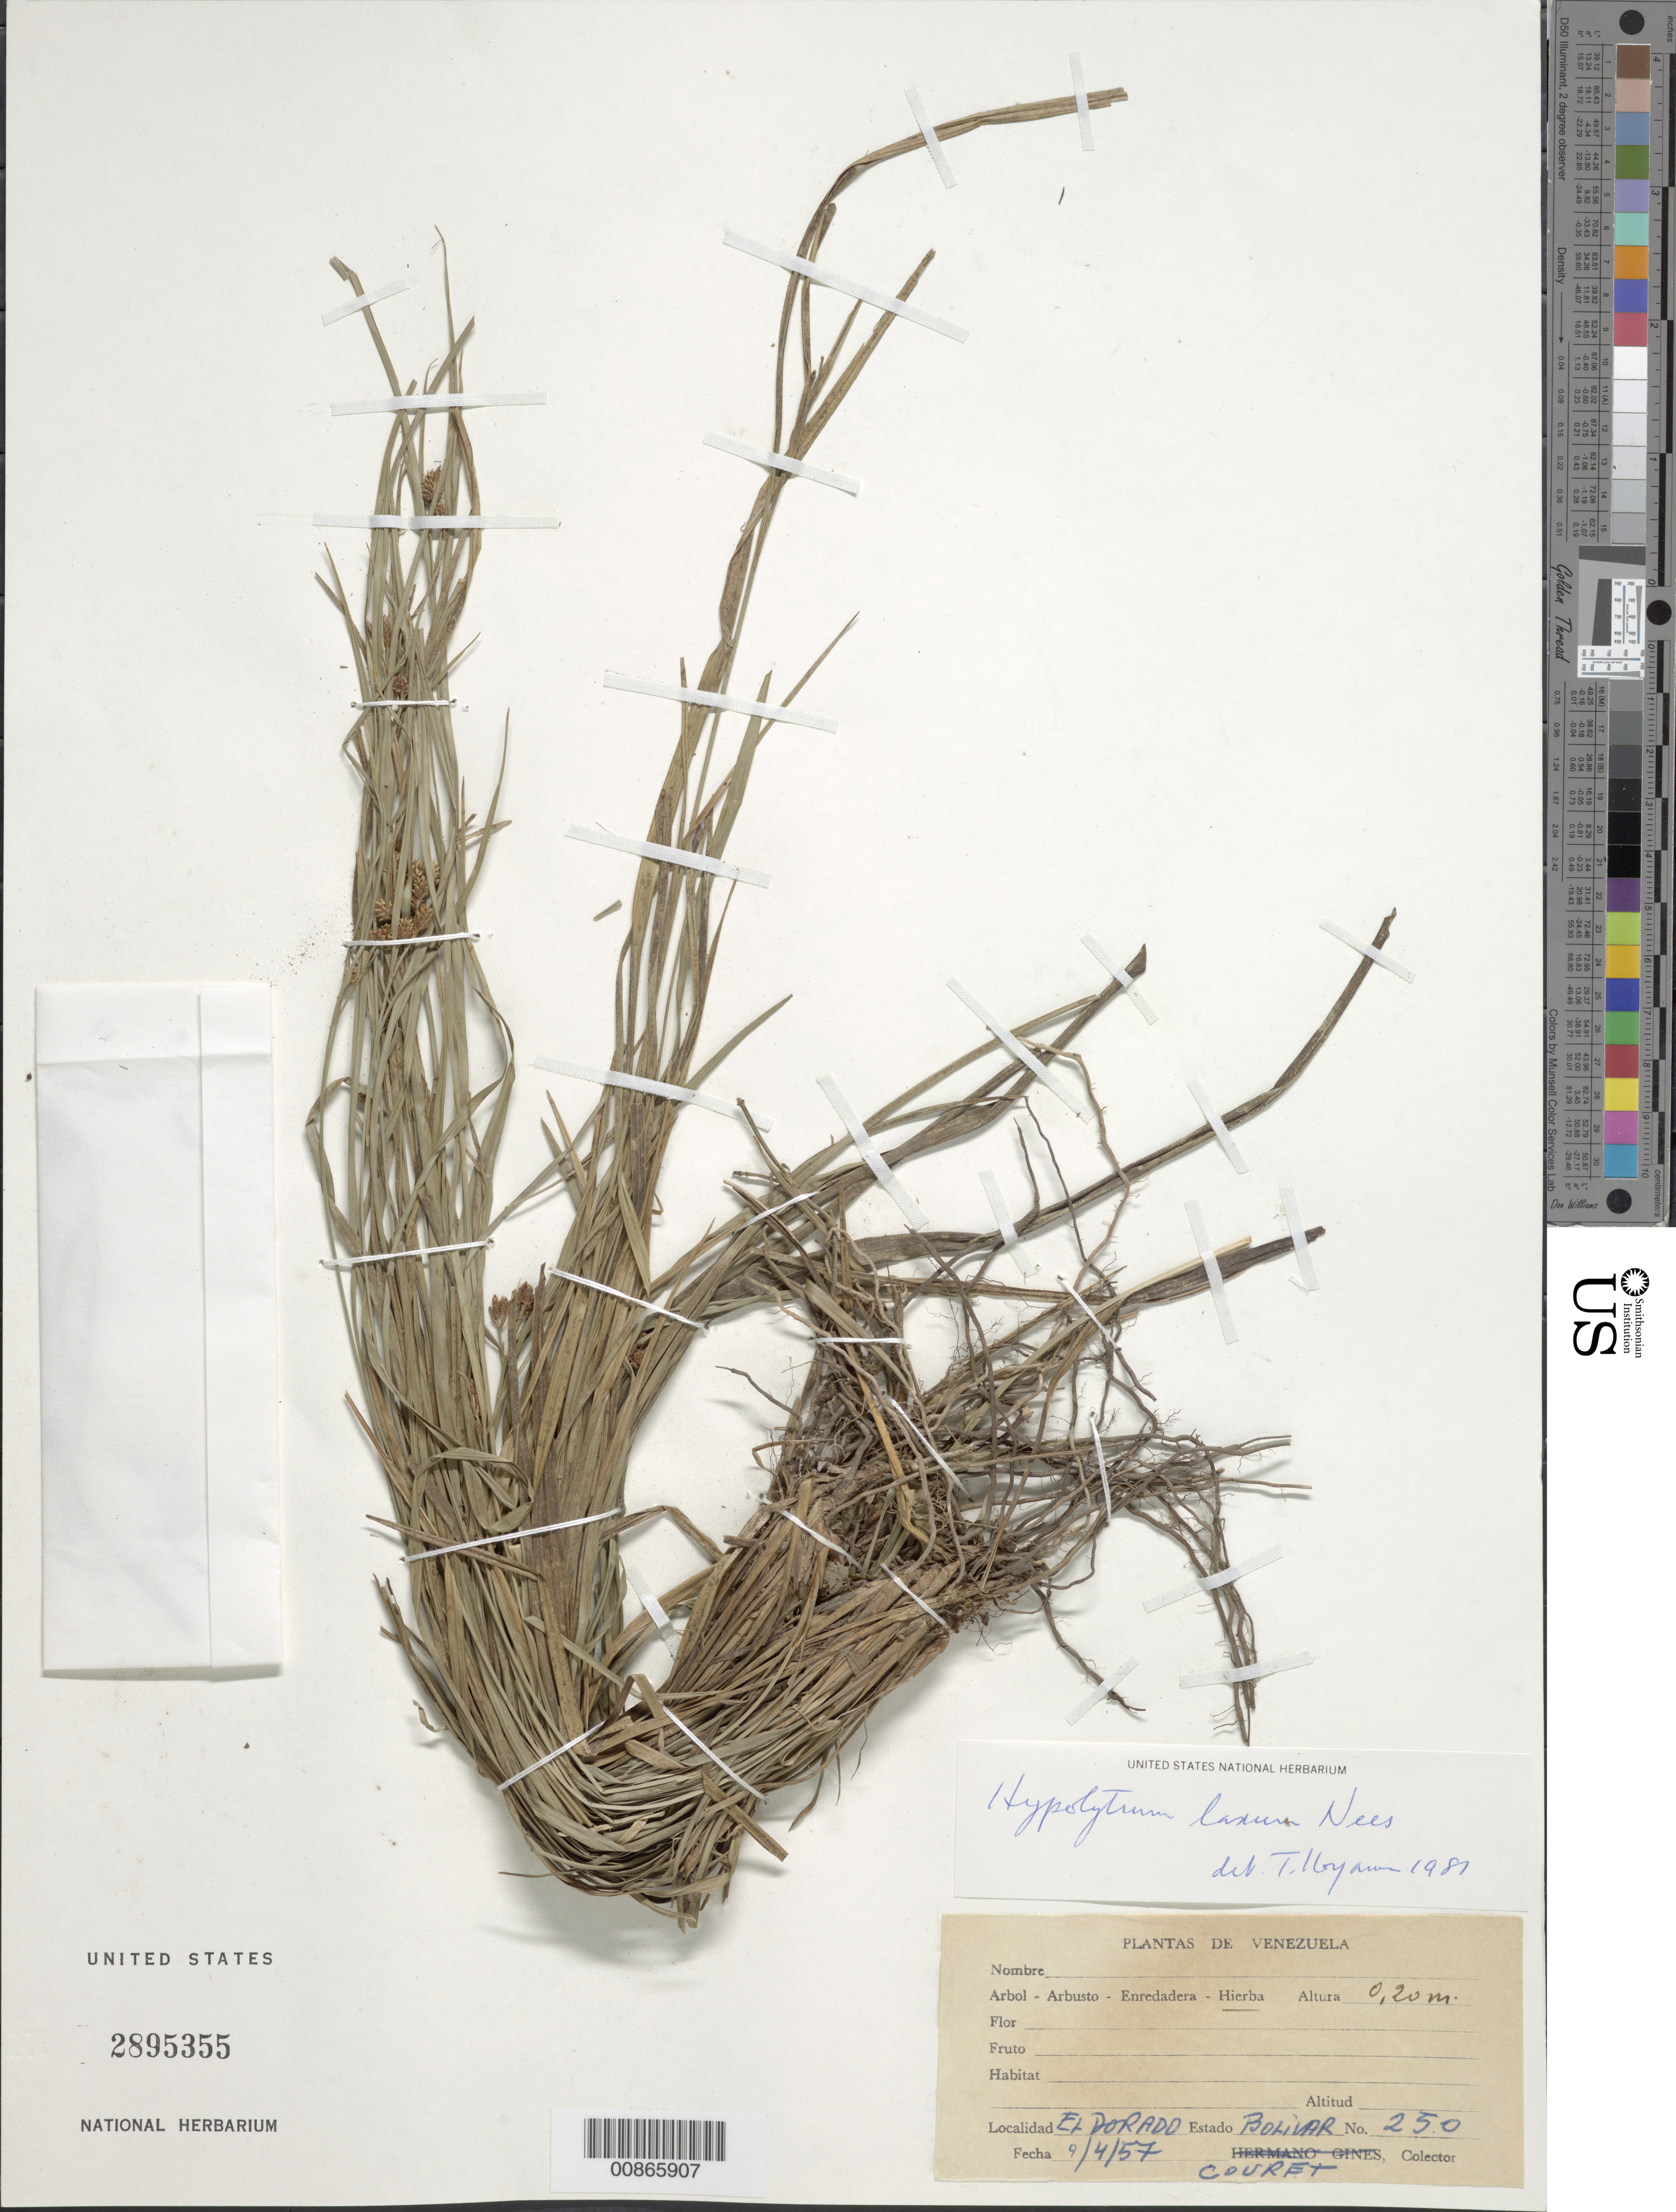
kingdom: Plantae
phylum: Tracheophyta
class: Liliopsida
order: Poales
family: Cyperaceae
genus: Hypolytrum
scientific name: Hypolytrum laxum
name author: Kunth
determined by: Koyama, Tetsuo M.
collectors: -. Couret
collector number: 250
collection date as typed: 4-May-57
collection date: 1957-05-04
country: Venezuela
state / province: Bolívar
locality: El Dorado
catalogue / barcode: US 2895355